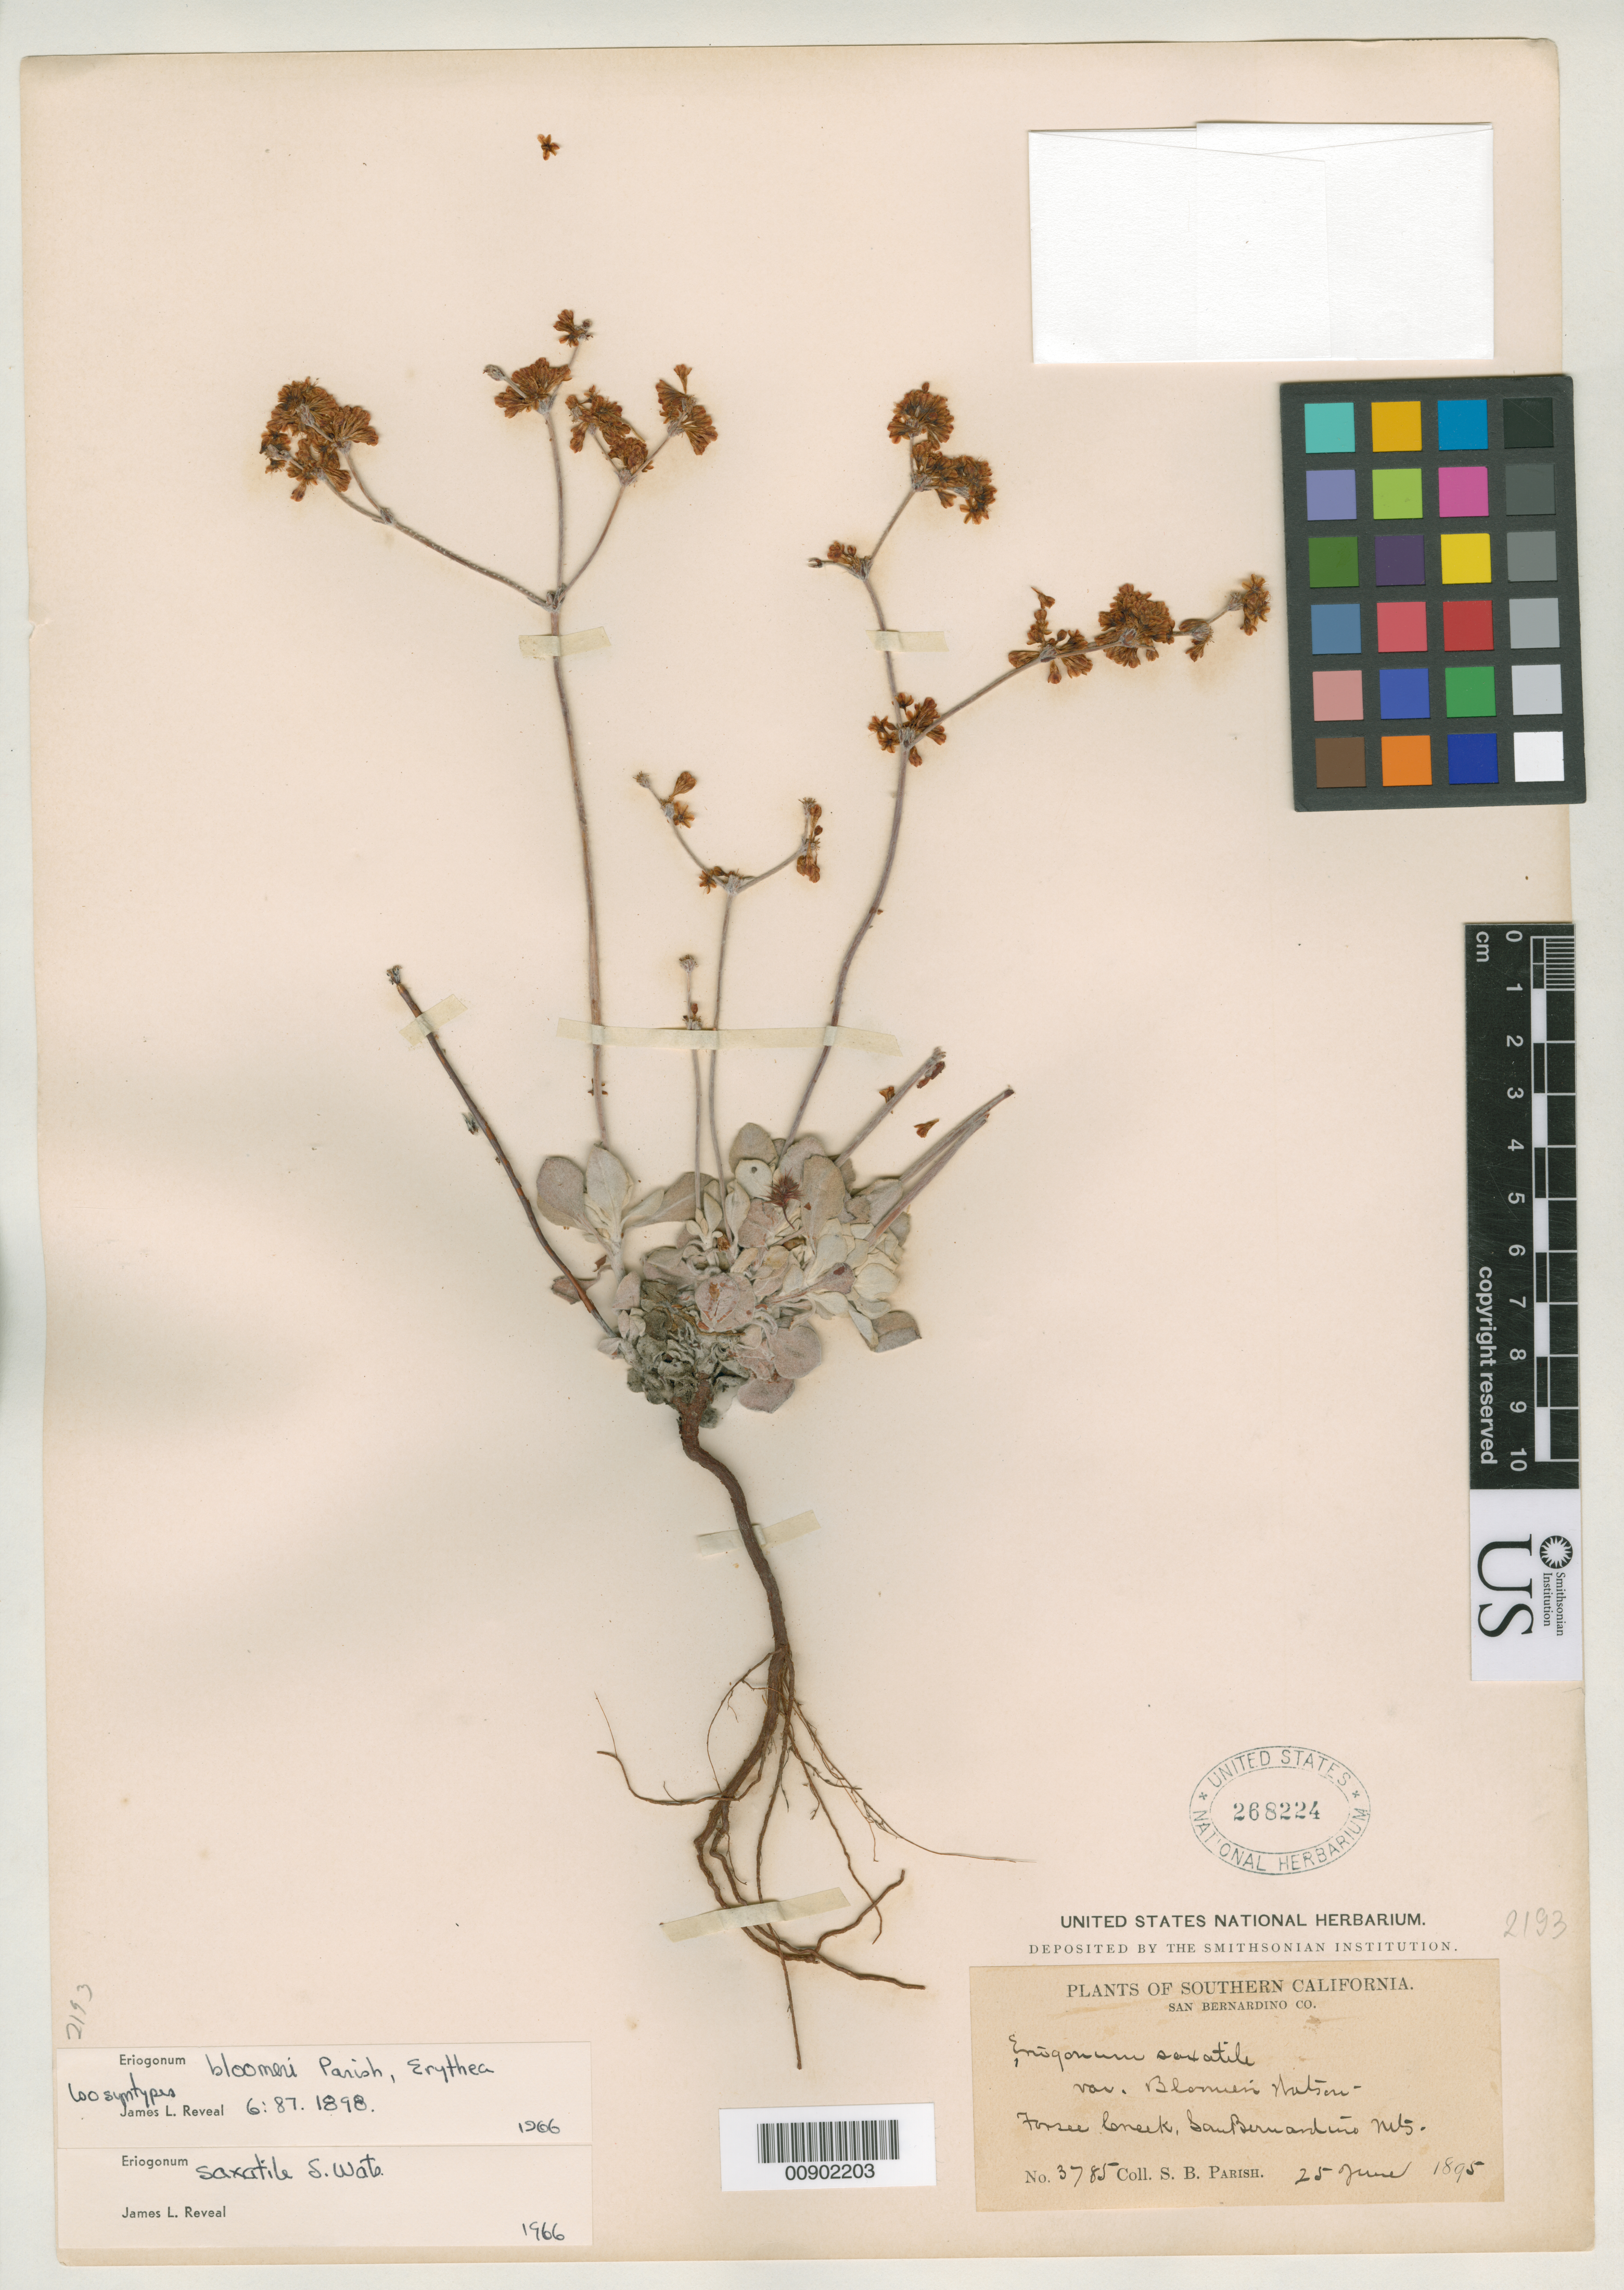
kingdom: Plantae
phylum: Tracheophyta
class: Magnoliopsida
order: Caryophyllales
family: Polygonaceae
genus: Eriogonum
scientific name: Eriogonum bloomeri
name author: Parish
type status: Isosyntype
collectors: S. B. Parish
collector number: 3785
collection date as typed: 25 Jun 1895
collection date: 1895-06-25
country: United States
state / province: California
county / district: San Bernardino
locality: Forsee Creek, San Bernardino Mts.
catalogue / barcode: US 268224